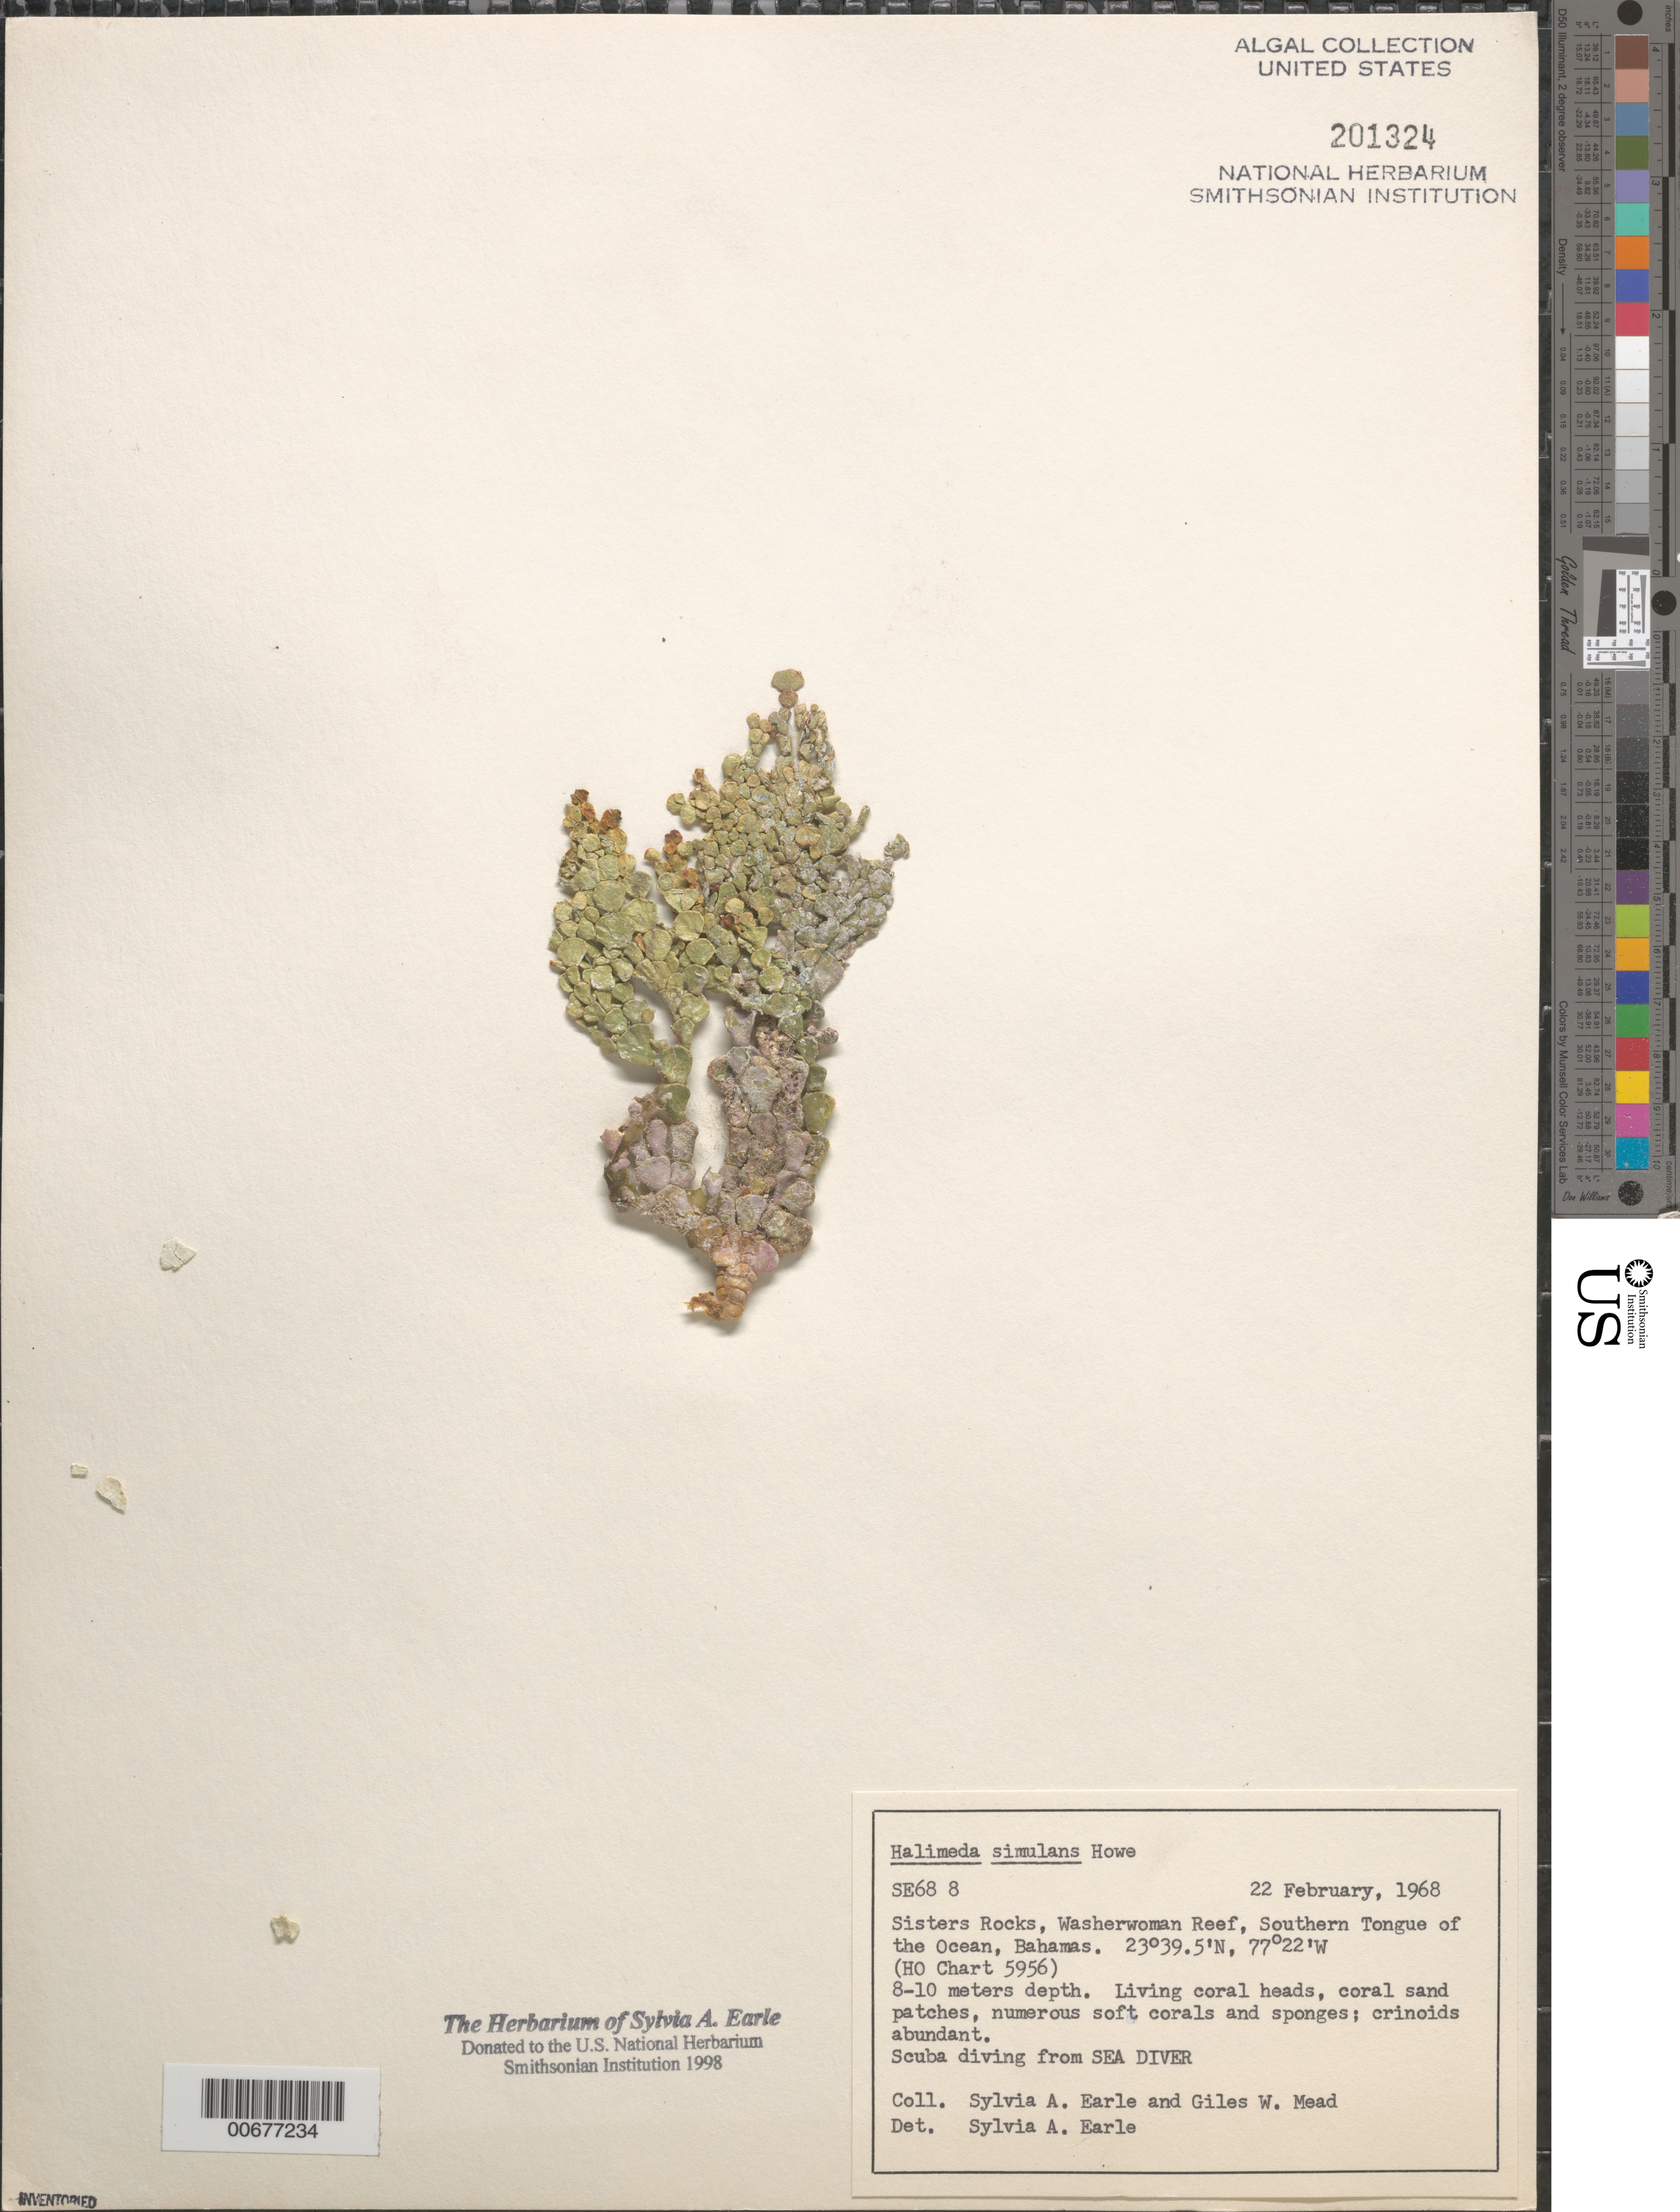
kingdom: Plantae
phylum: Chlorophyta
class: Ulvophyceae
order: Bryopsidales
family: Halimedaceae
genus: Halimeda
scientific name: Halimeda simulans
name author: M. Howe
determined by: Earle, S. A.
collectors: S. A. Earle & G. W. Mead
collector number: SE 688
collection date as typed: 22 Feb 1968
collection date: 1968-02-22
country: Bahamas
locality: Sisters Rocks, Washerwoman Reef, Southern Tongue of the Ocean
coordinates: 23 39.5' N, 77 22' W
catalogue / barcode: US 201324